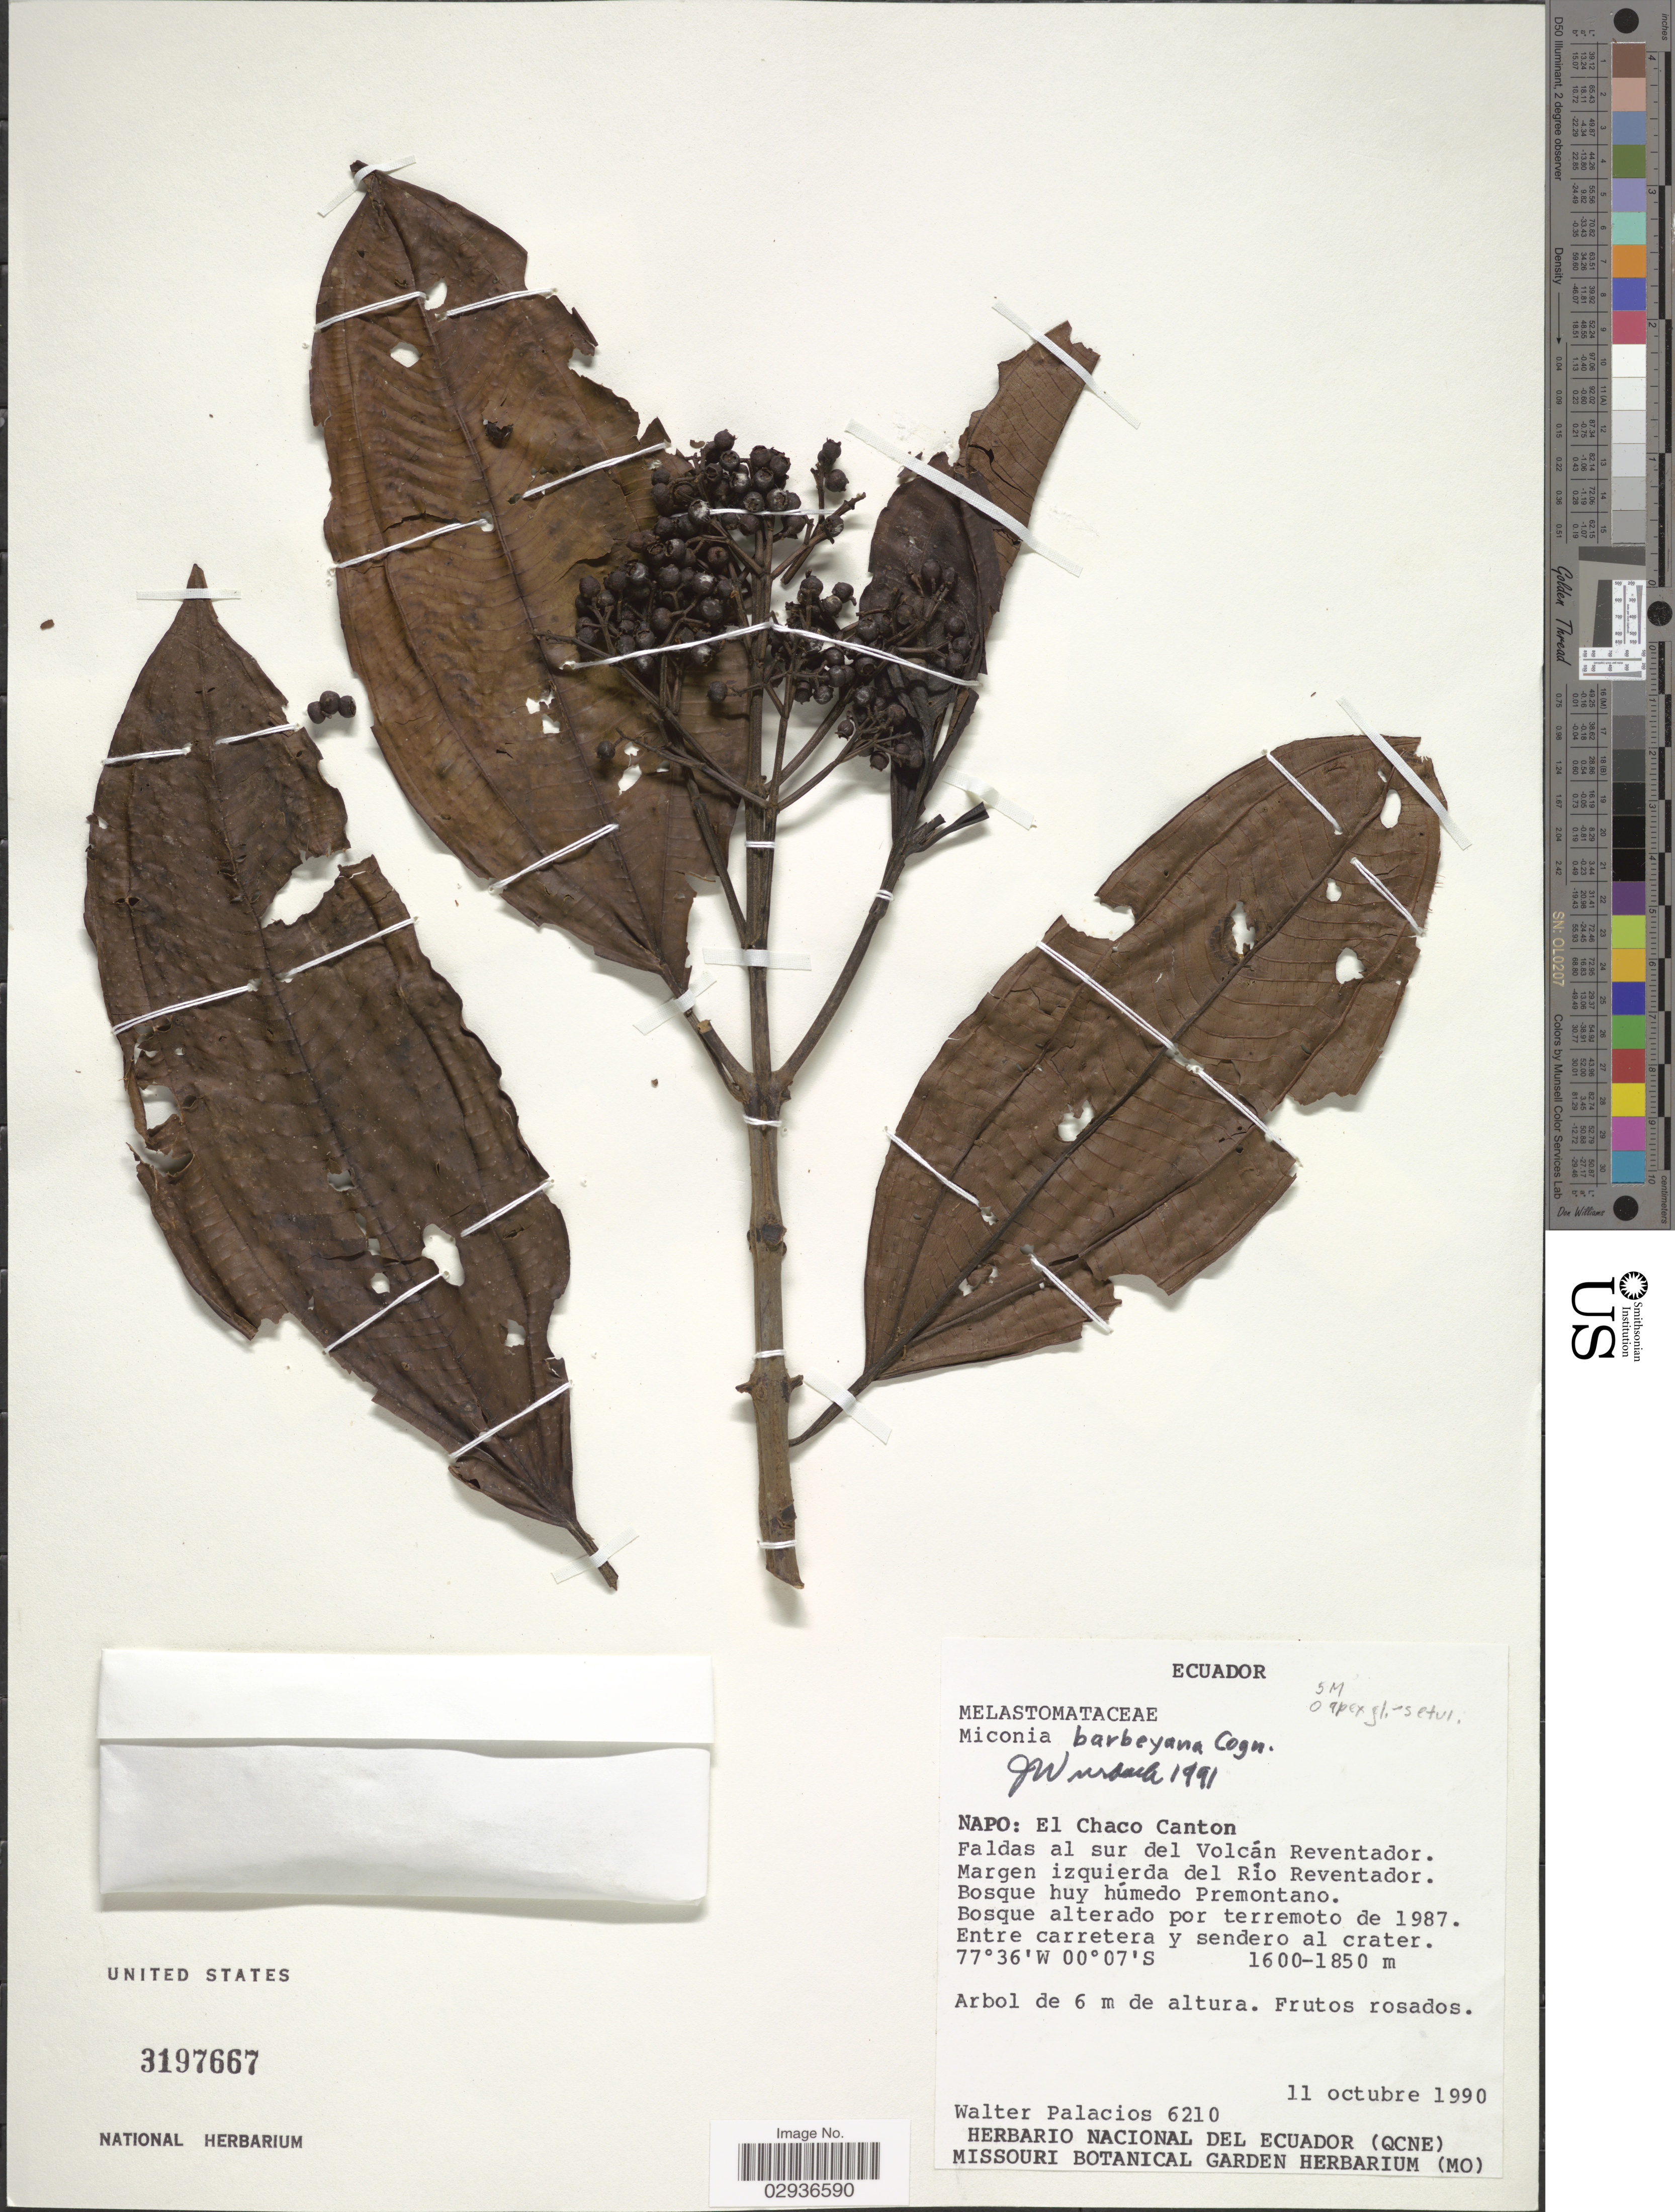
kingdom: Plantae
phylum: Tracheophyta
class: Magnoliopsida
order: Myrtales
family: Melastomataceae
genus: Miconia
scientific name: Miconia barbeyana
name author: Cogn.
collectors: W. Palacios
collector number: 6210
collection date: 1990-10-11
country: Ecuador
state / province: Napo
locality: El Chaco Canton, Faldas al sur del Volcán Reventador. Margen izquierda del Río Reventador.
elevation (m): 1600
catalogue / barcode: US 3197667